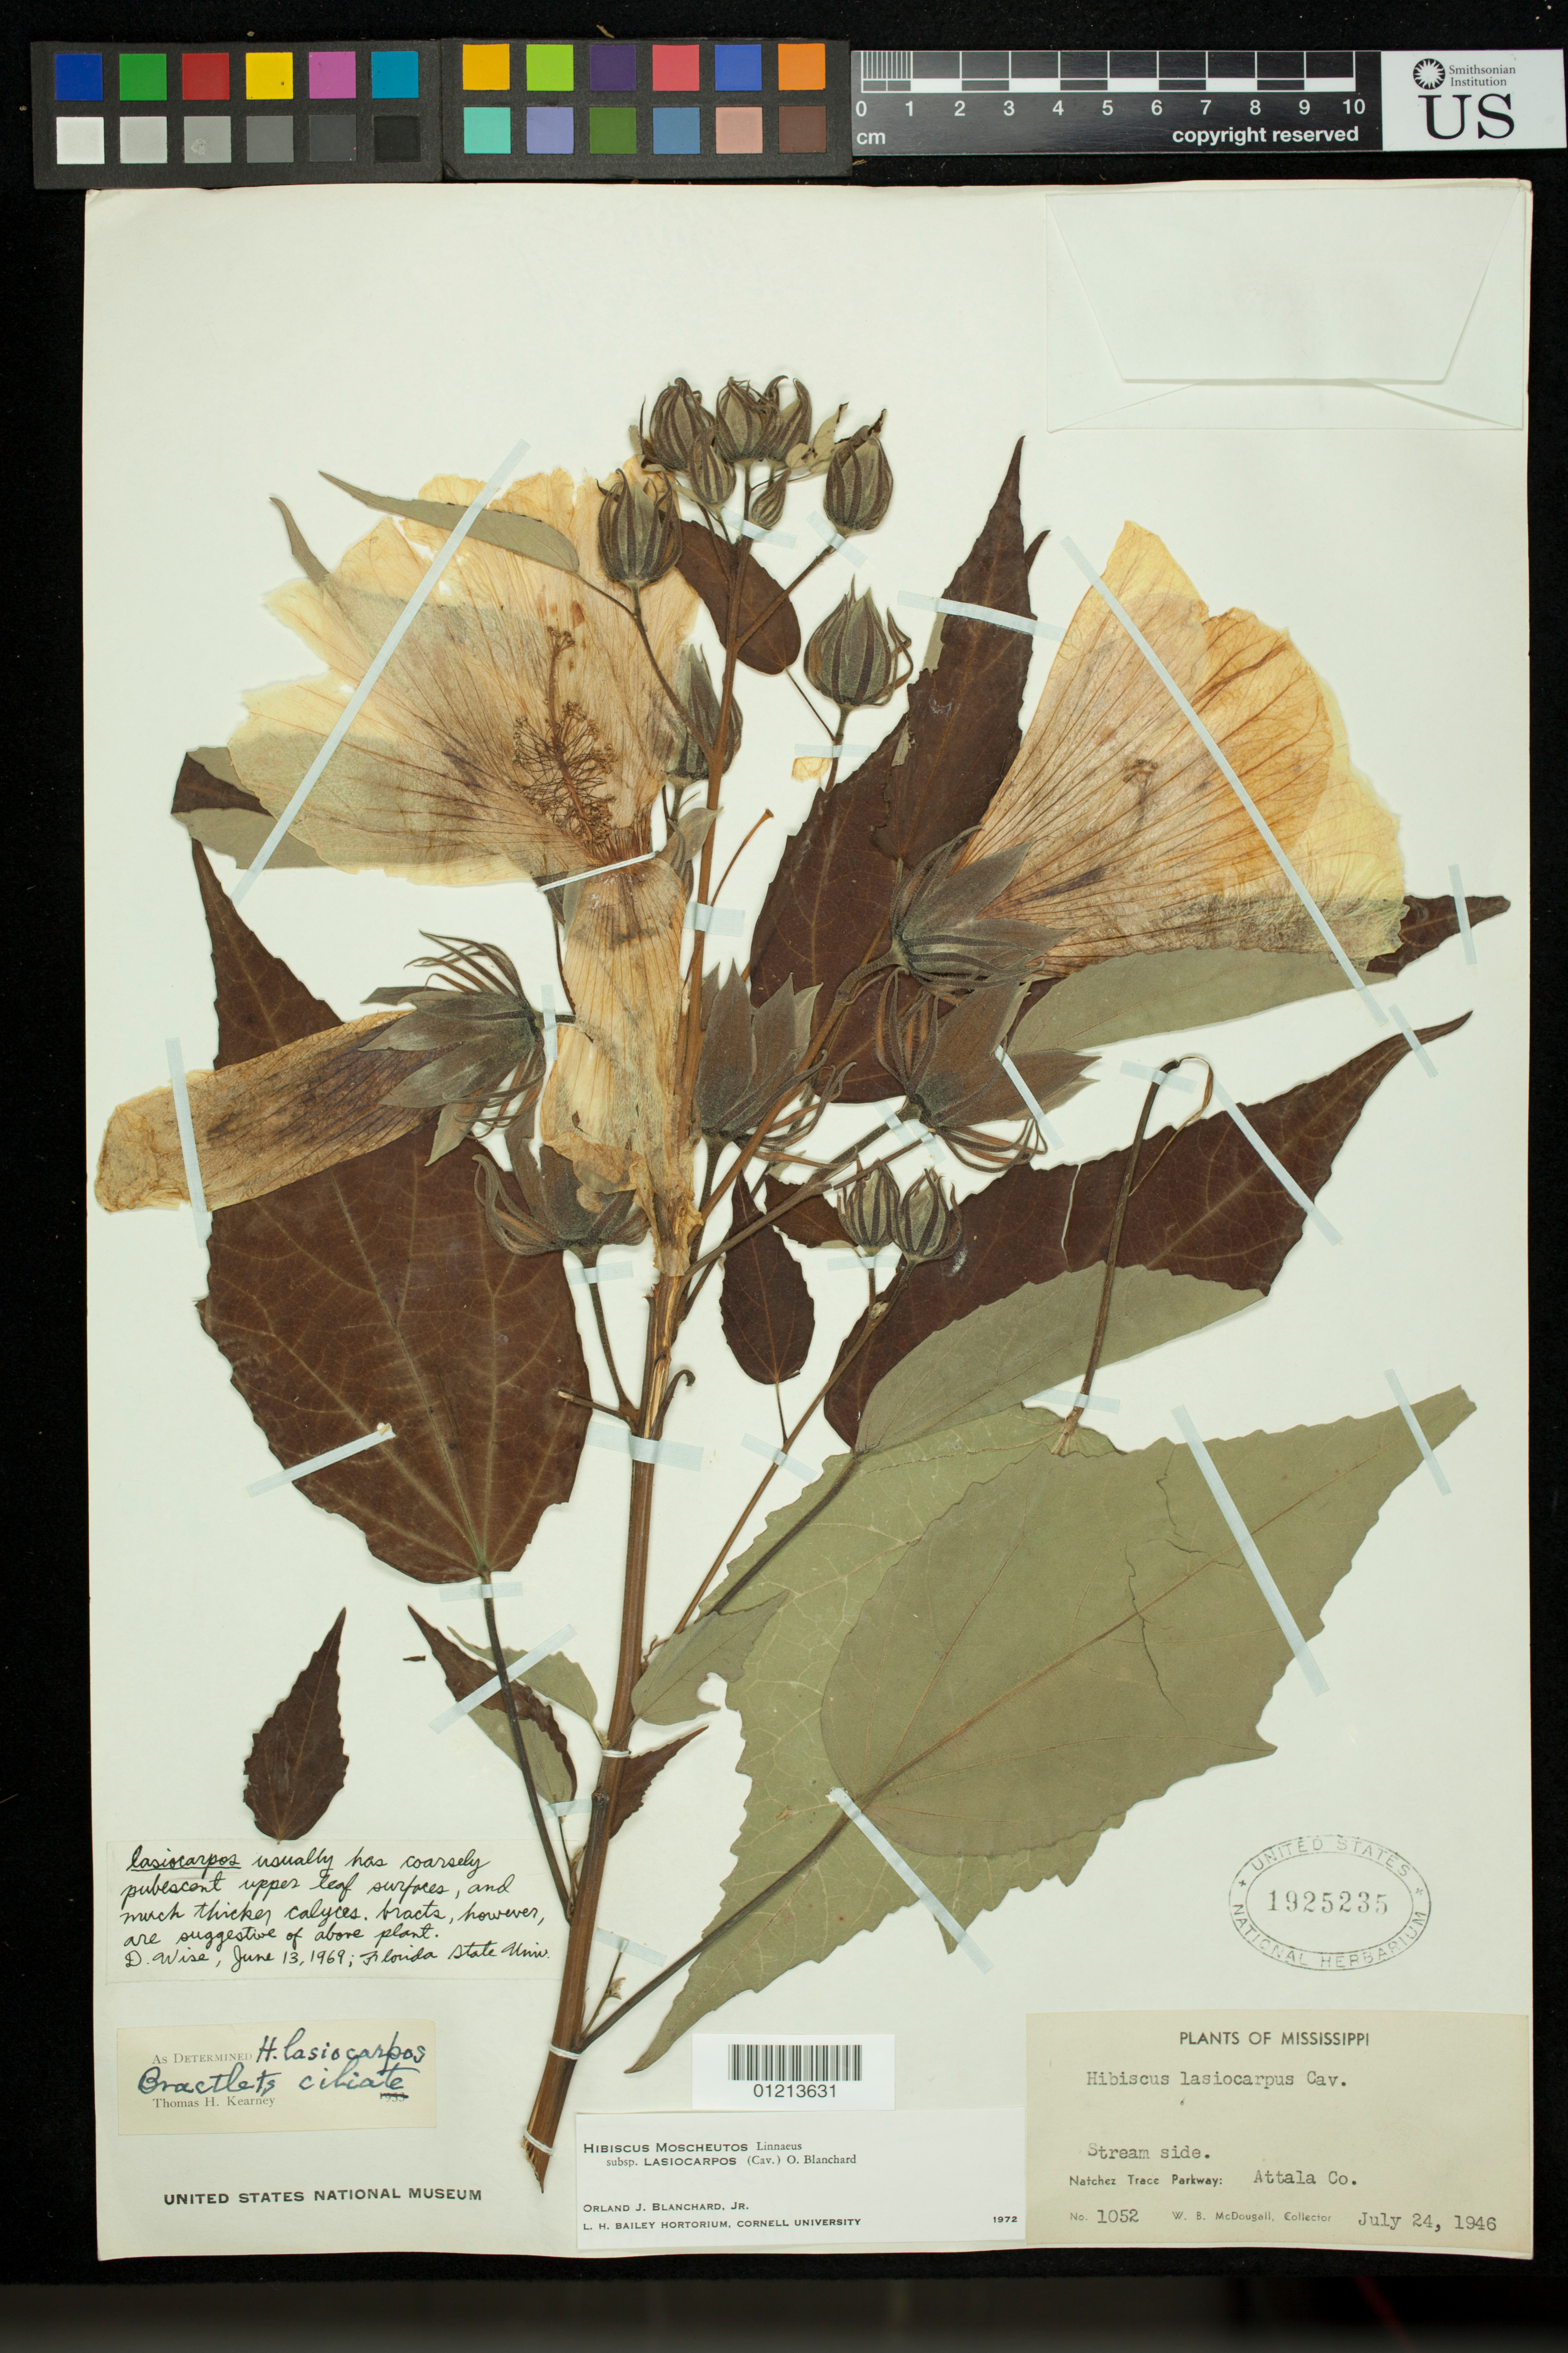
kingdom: Plantae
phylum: Tracheophyta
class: Magnoliopsida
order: Malvales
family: Malvaceae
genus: Hibiscus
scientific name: Hibiscus moscheutos subsp. lasiocarpos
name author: (Cav.) O.J. Blanch.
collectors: W. B. McDougall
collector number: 1052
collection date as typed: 24 Jul 1946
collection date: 1946-07-24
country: United States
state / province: Mississippi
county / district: Attala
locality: Natchez Trace Parkway: Attala Co. Stream side.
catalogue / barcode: US 1925235